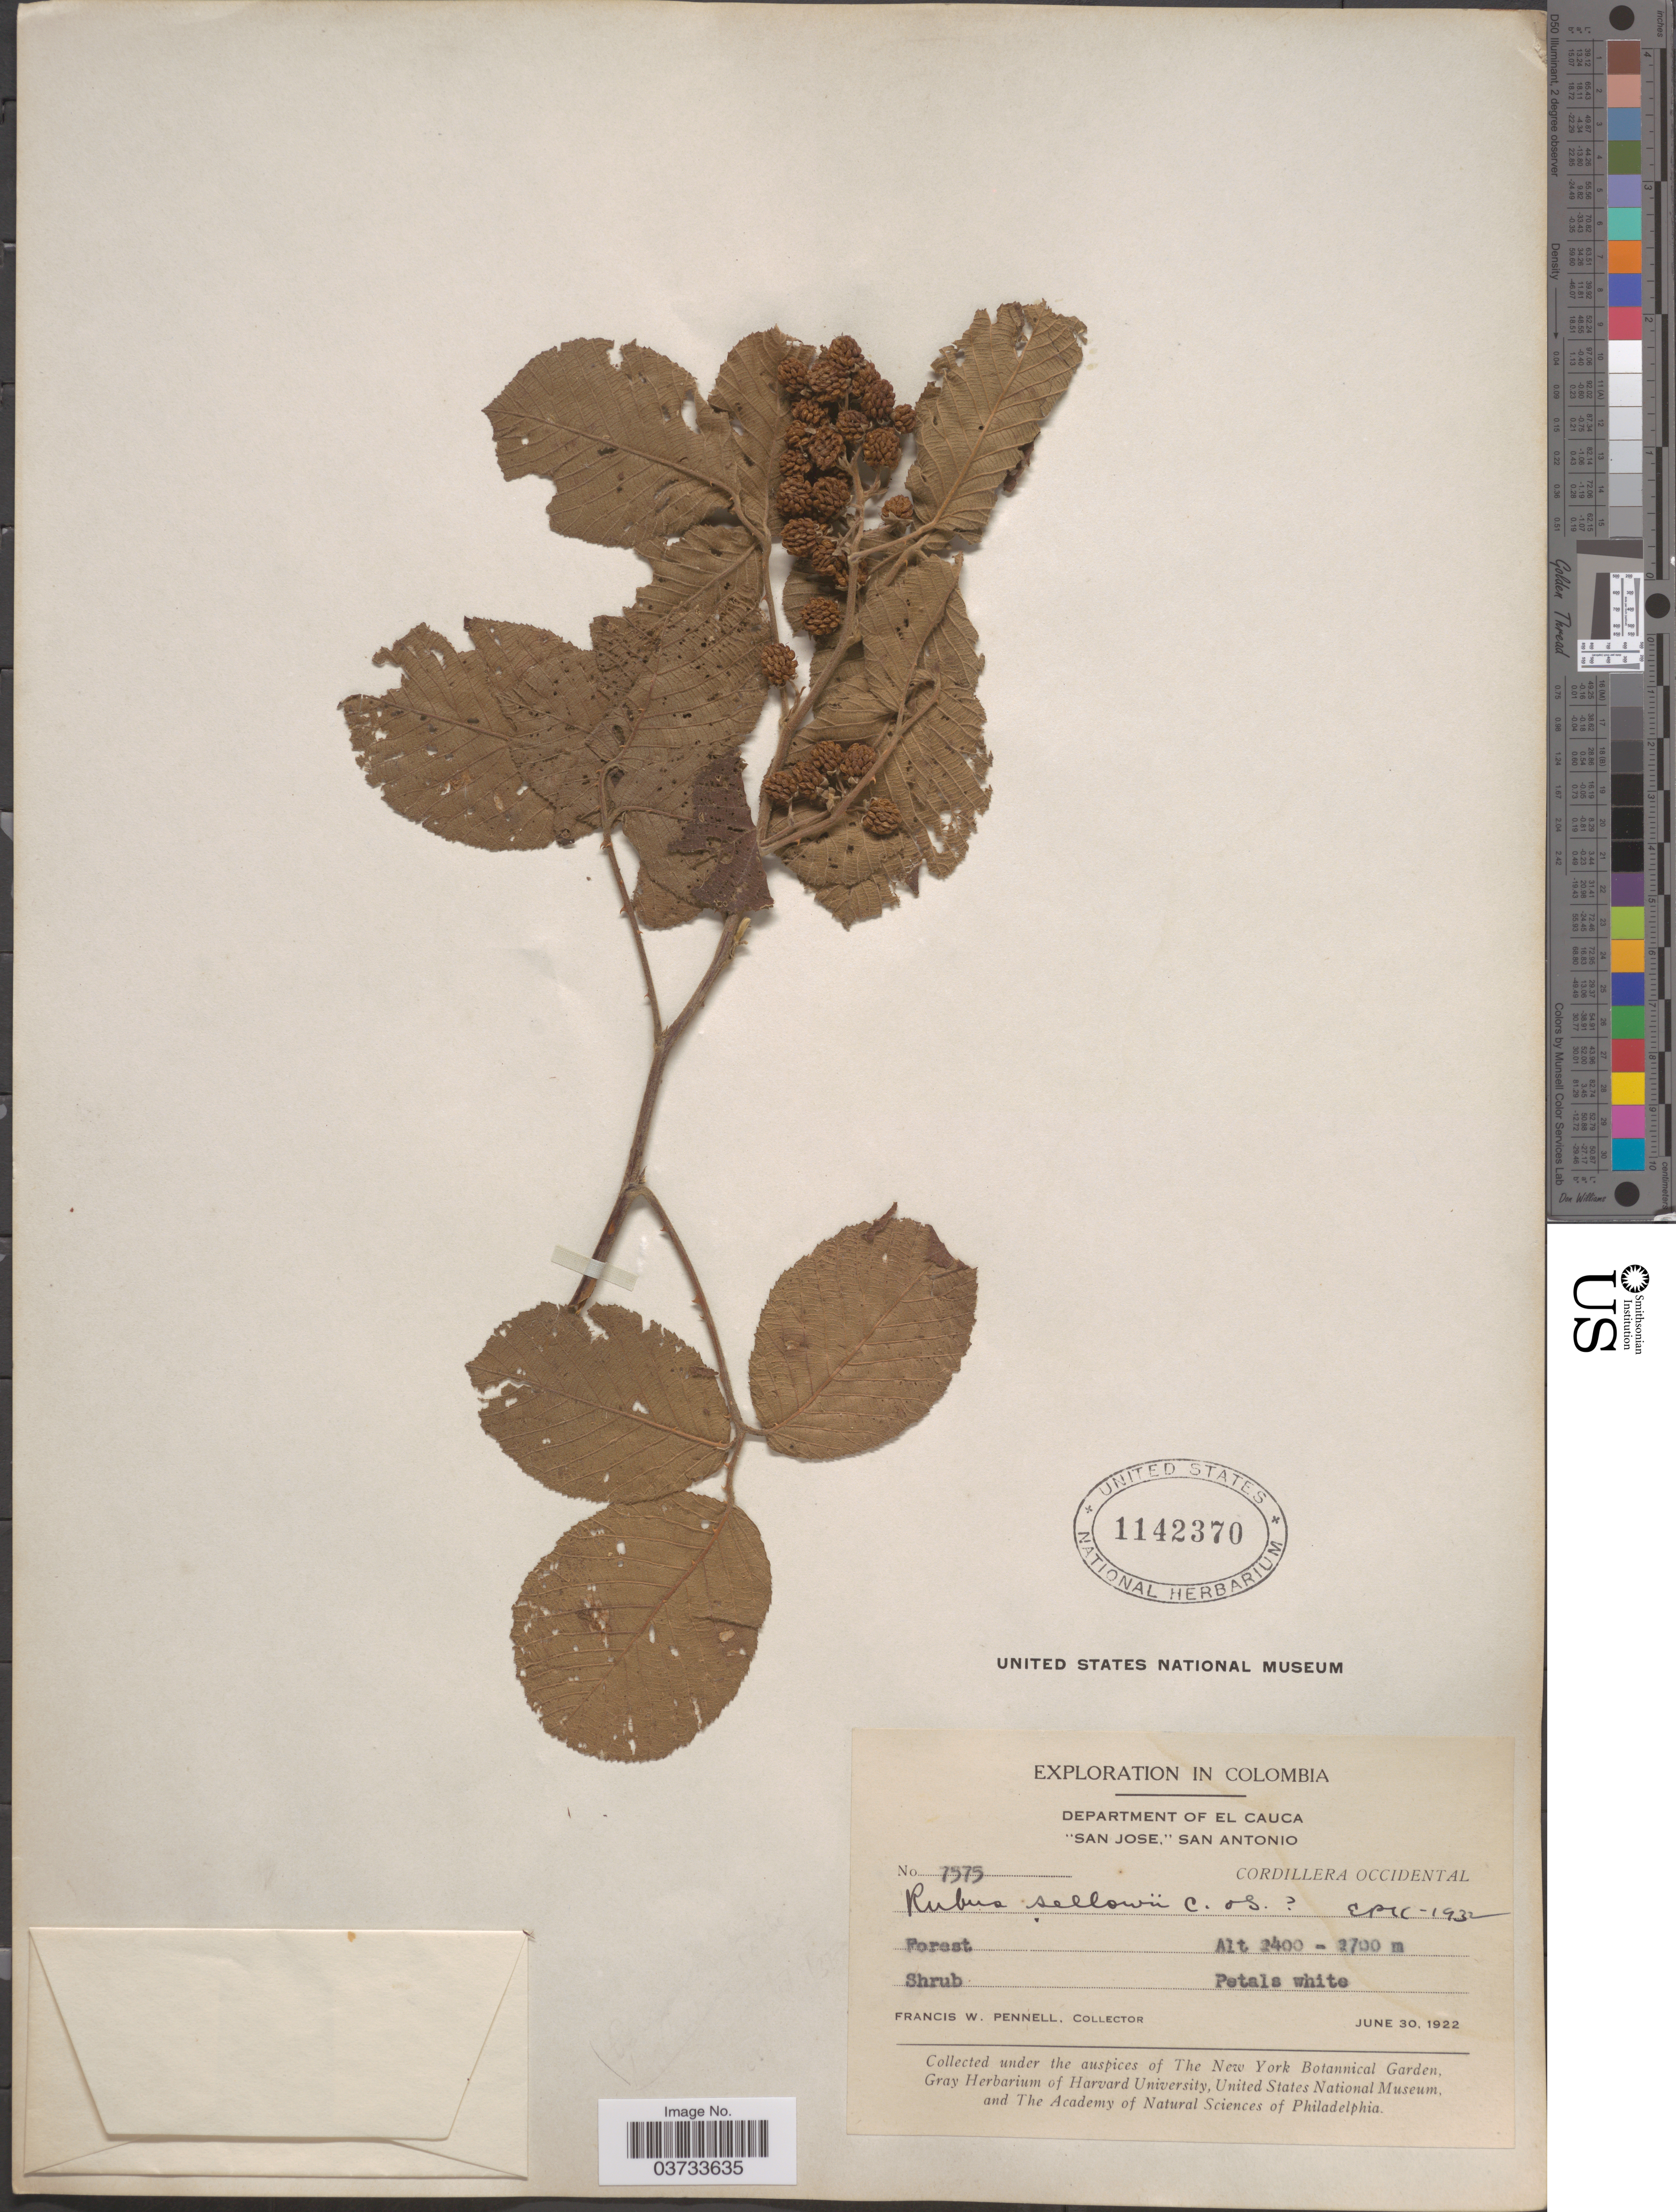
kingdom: Plantae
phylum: Tracheophyta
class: Magnoliopsida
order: Rosales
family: Rosaceae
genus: Rubus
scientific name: Rubus robustus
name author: C. Presl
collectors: F. W. Pennell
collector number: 7575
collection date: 1922-06-30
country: Colombia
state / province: Cauca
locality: Department of El Cauca, 'San Jose,' San Antonio. Cordillera Occidental.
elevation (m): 2400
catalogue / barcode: US 1142370